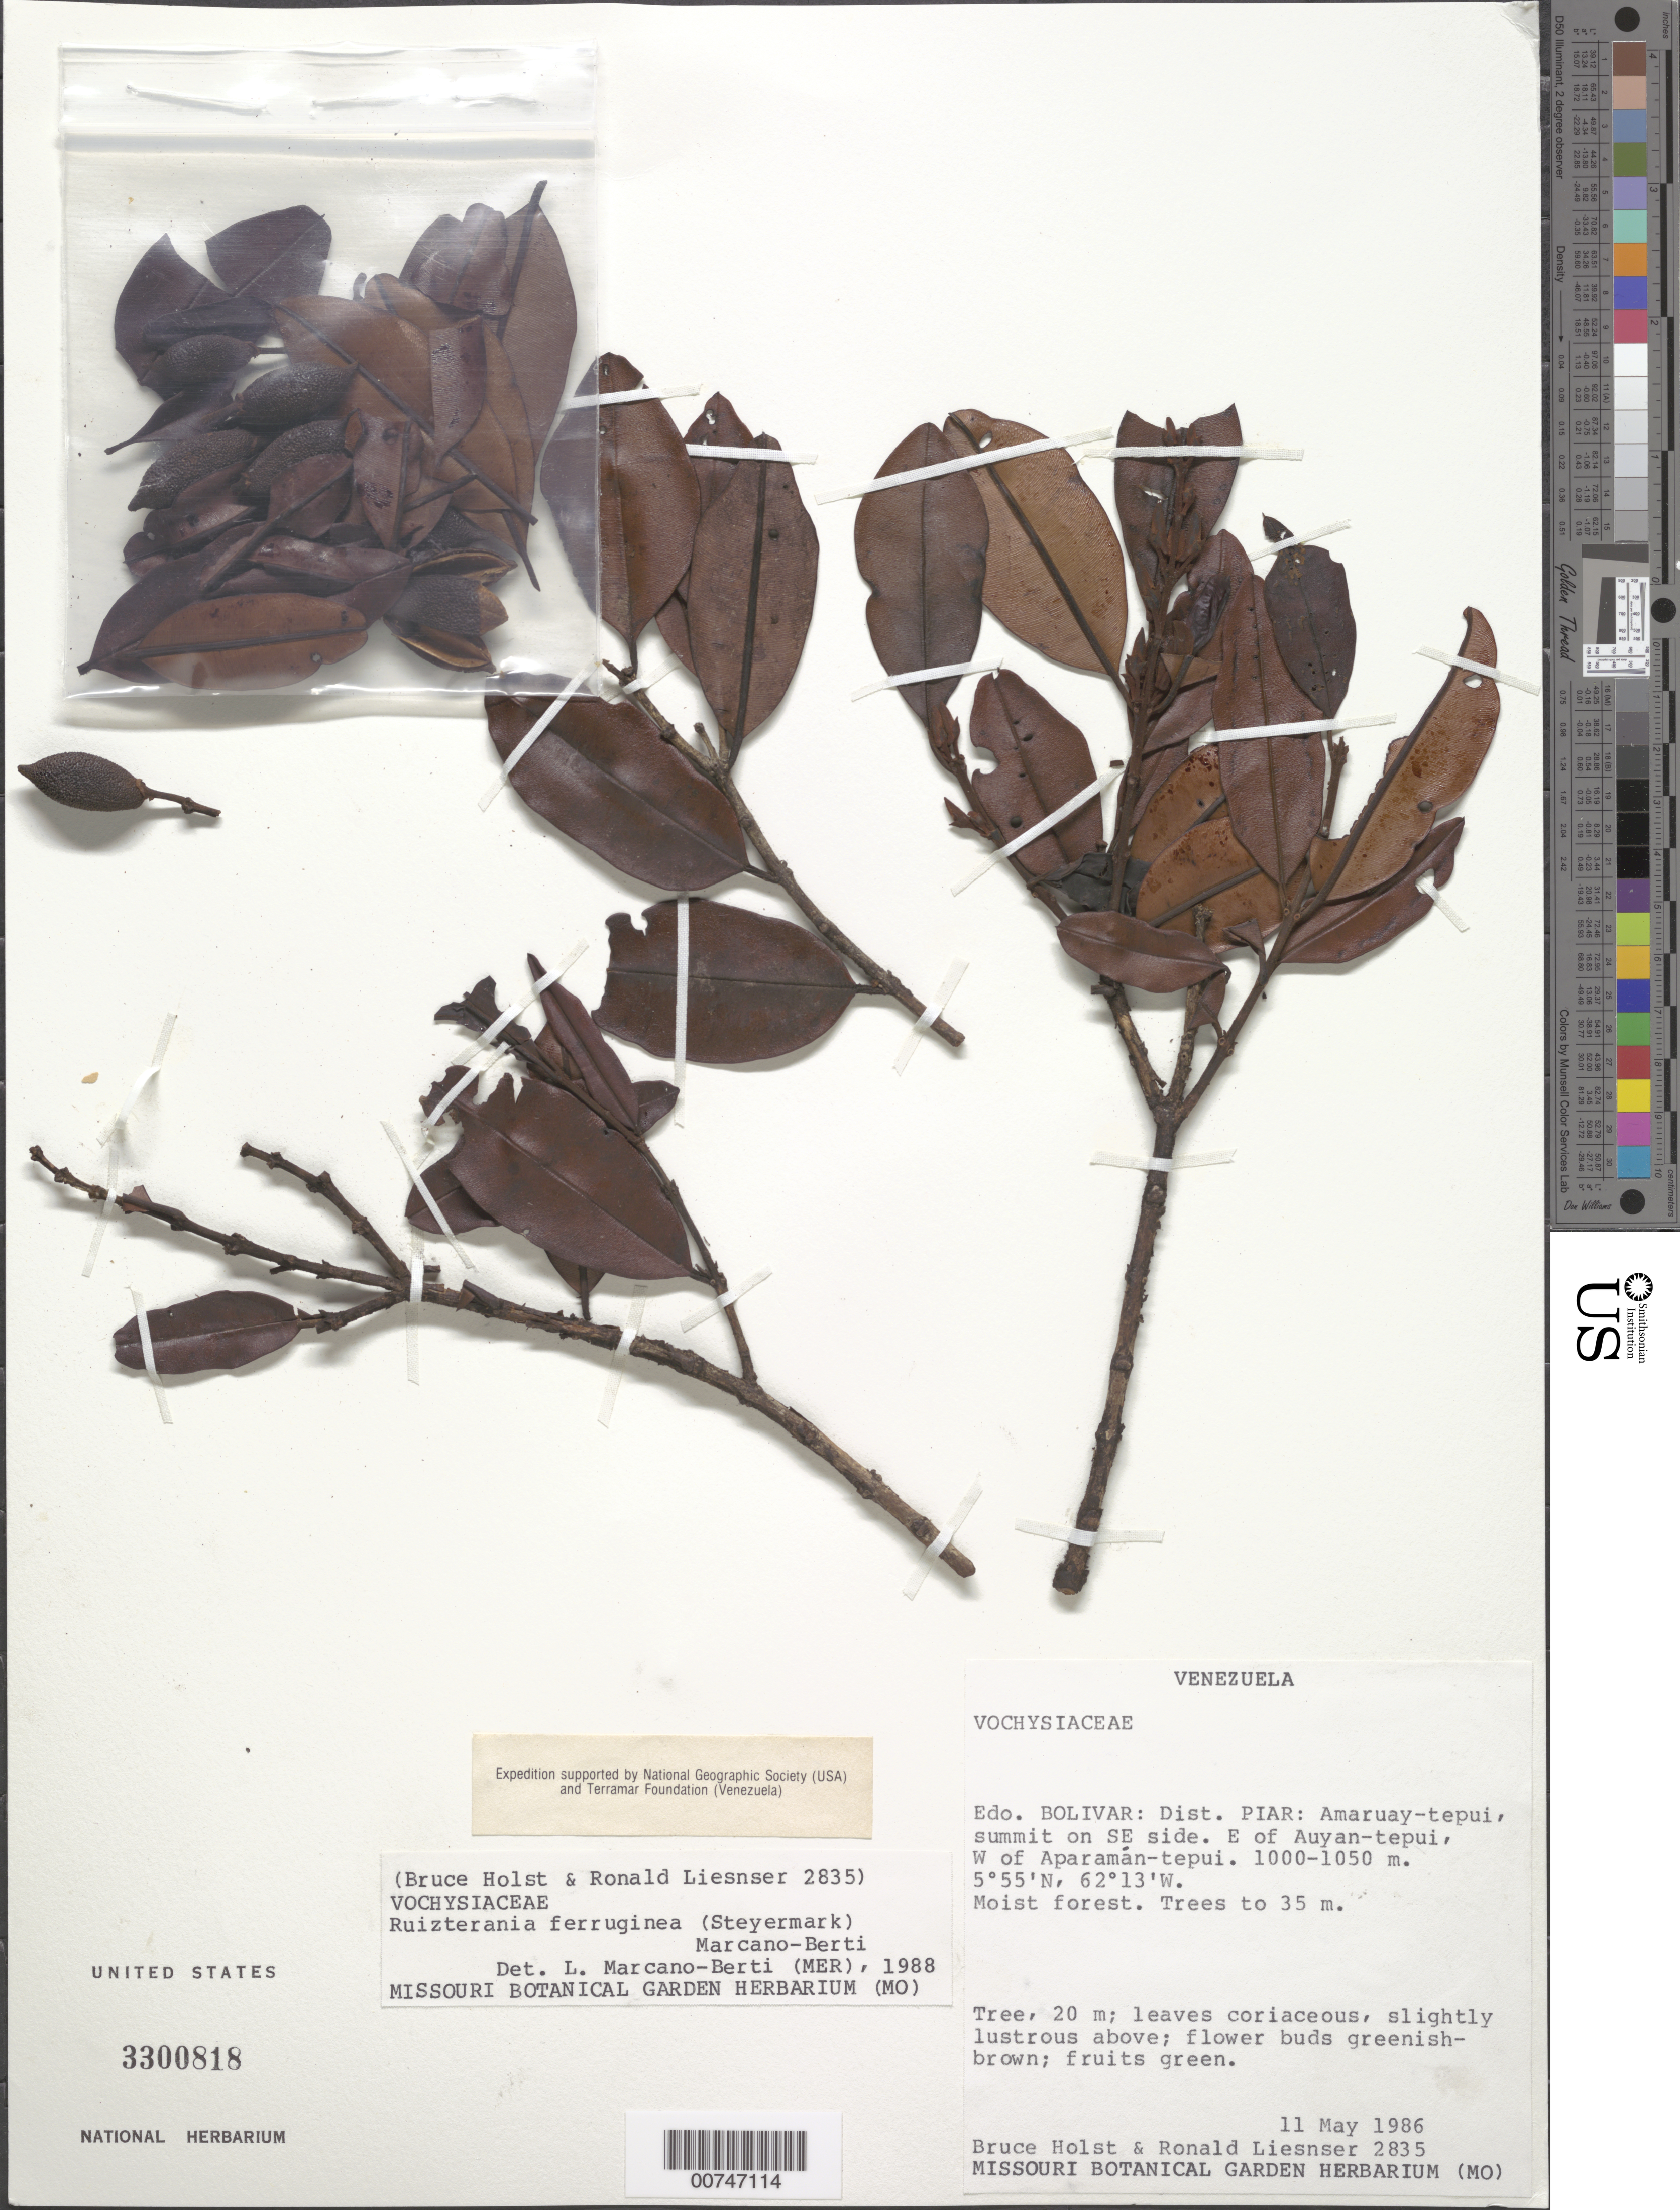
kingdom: Plantae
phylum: Tracheophyta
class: Magnoliopsida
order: Myrtales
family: Vochysiaceae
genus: Ruizterania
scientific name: Ruizterania ferruginea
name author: (Steyerm.) Marc.-Berti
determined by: Marcano-Berti, L.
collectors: B. Holst & R. L. Liesner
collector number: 2835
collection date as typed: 11-May-86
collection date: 1986-05-11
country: Venezuela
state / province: Bolívar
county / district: Piar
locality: Amaruay-tepuí, summit SE side; E of Auyan-tepuí, W of Aparaman-tepuí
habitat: Moist forest; trees to 35 m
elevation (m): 1000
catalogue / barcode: US 3300818